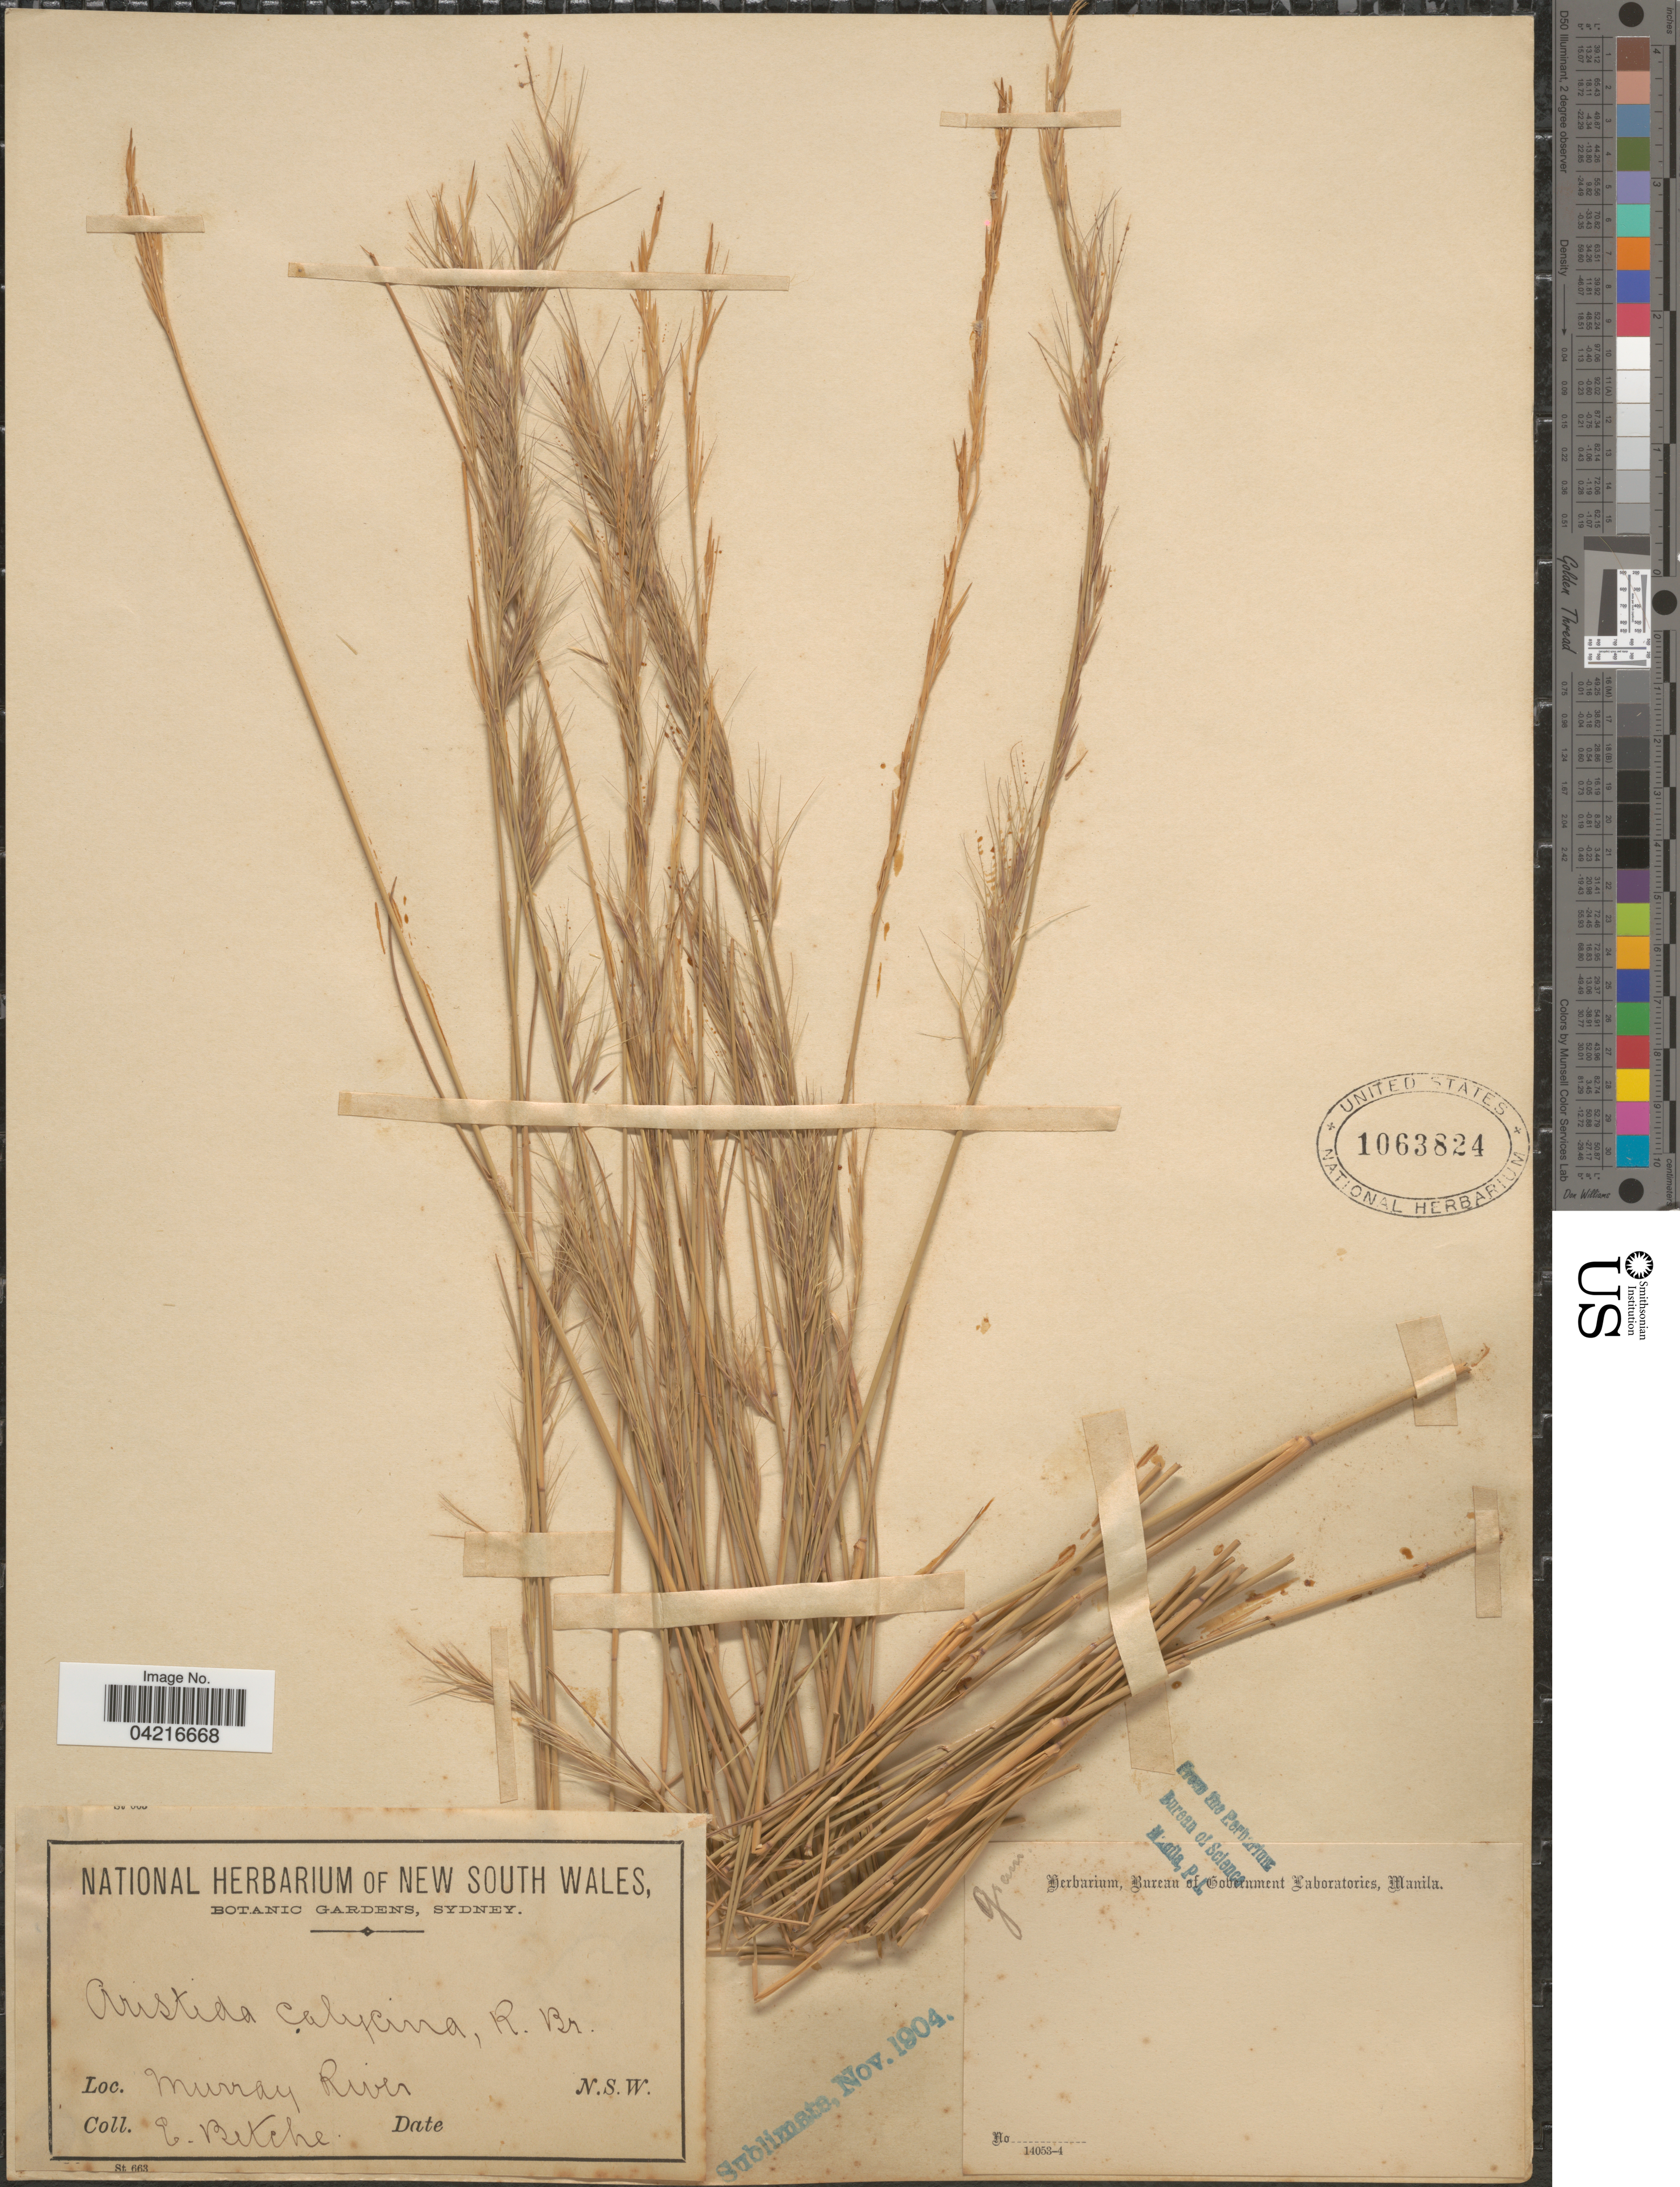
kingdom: Plantae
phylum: Tracheophyta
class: Liliopsida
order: Poales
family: Poaceae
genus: Aristida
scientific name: Aristida calycina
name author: R. Br.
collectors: E. Betche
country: Australia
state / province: New South Wales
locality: Murray River.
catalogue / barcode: US 1063824